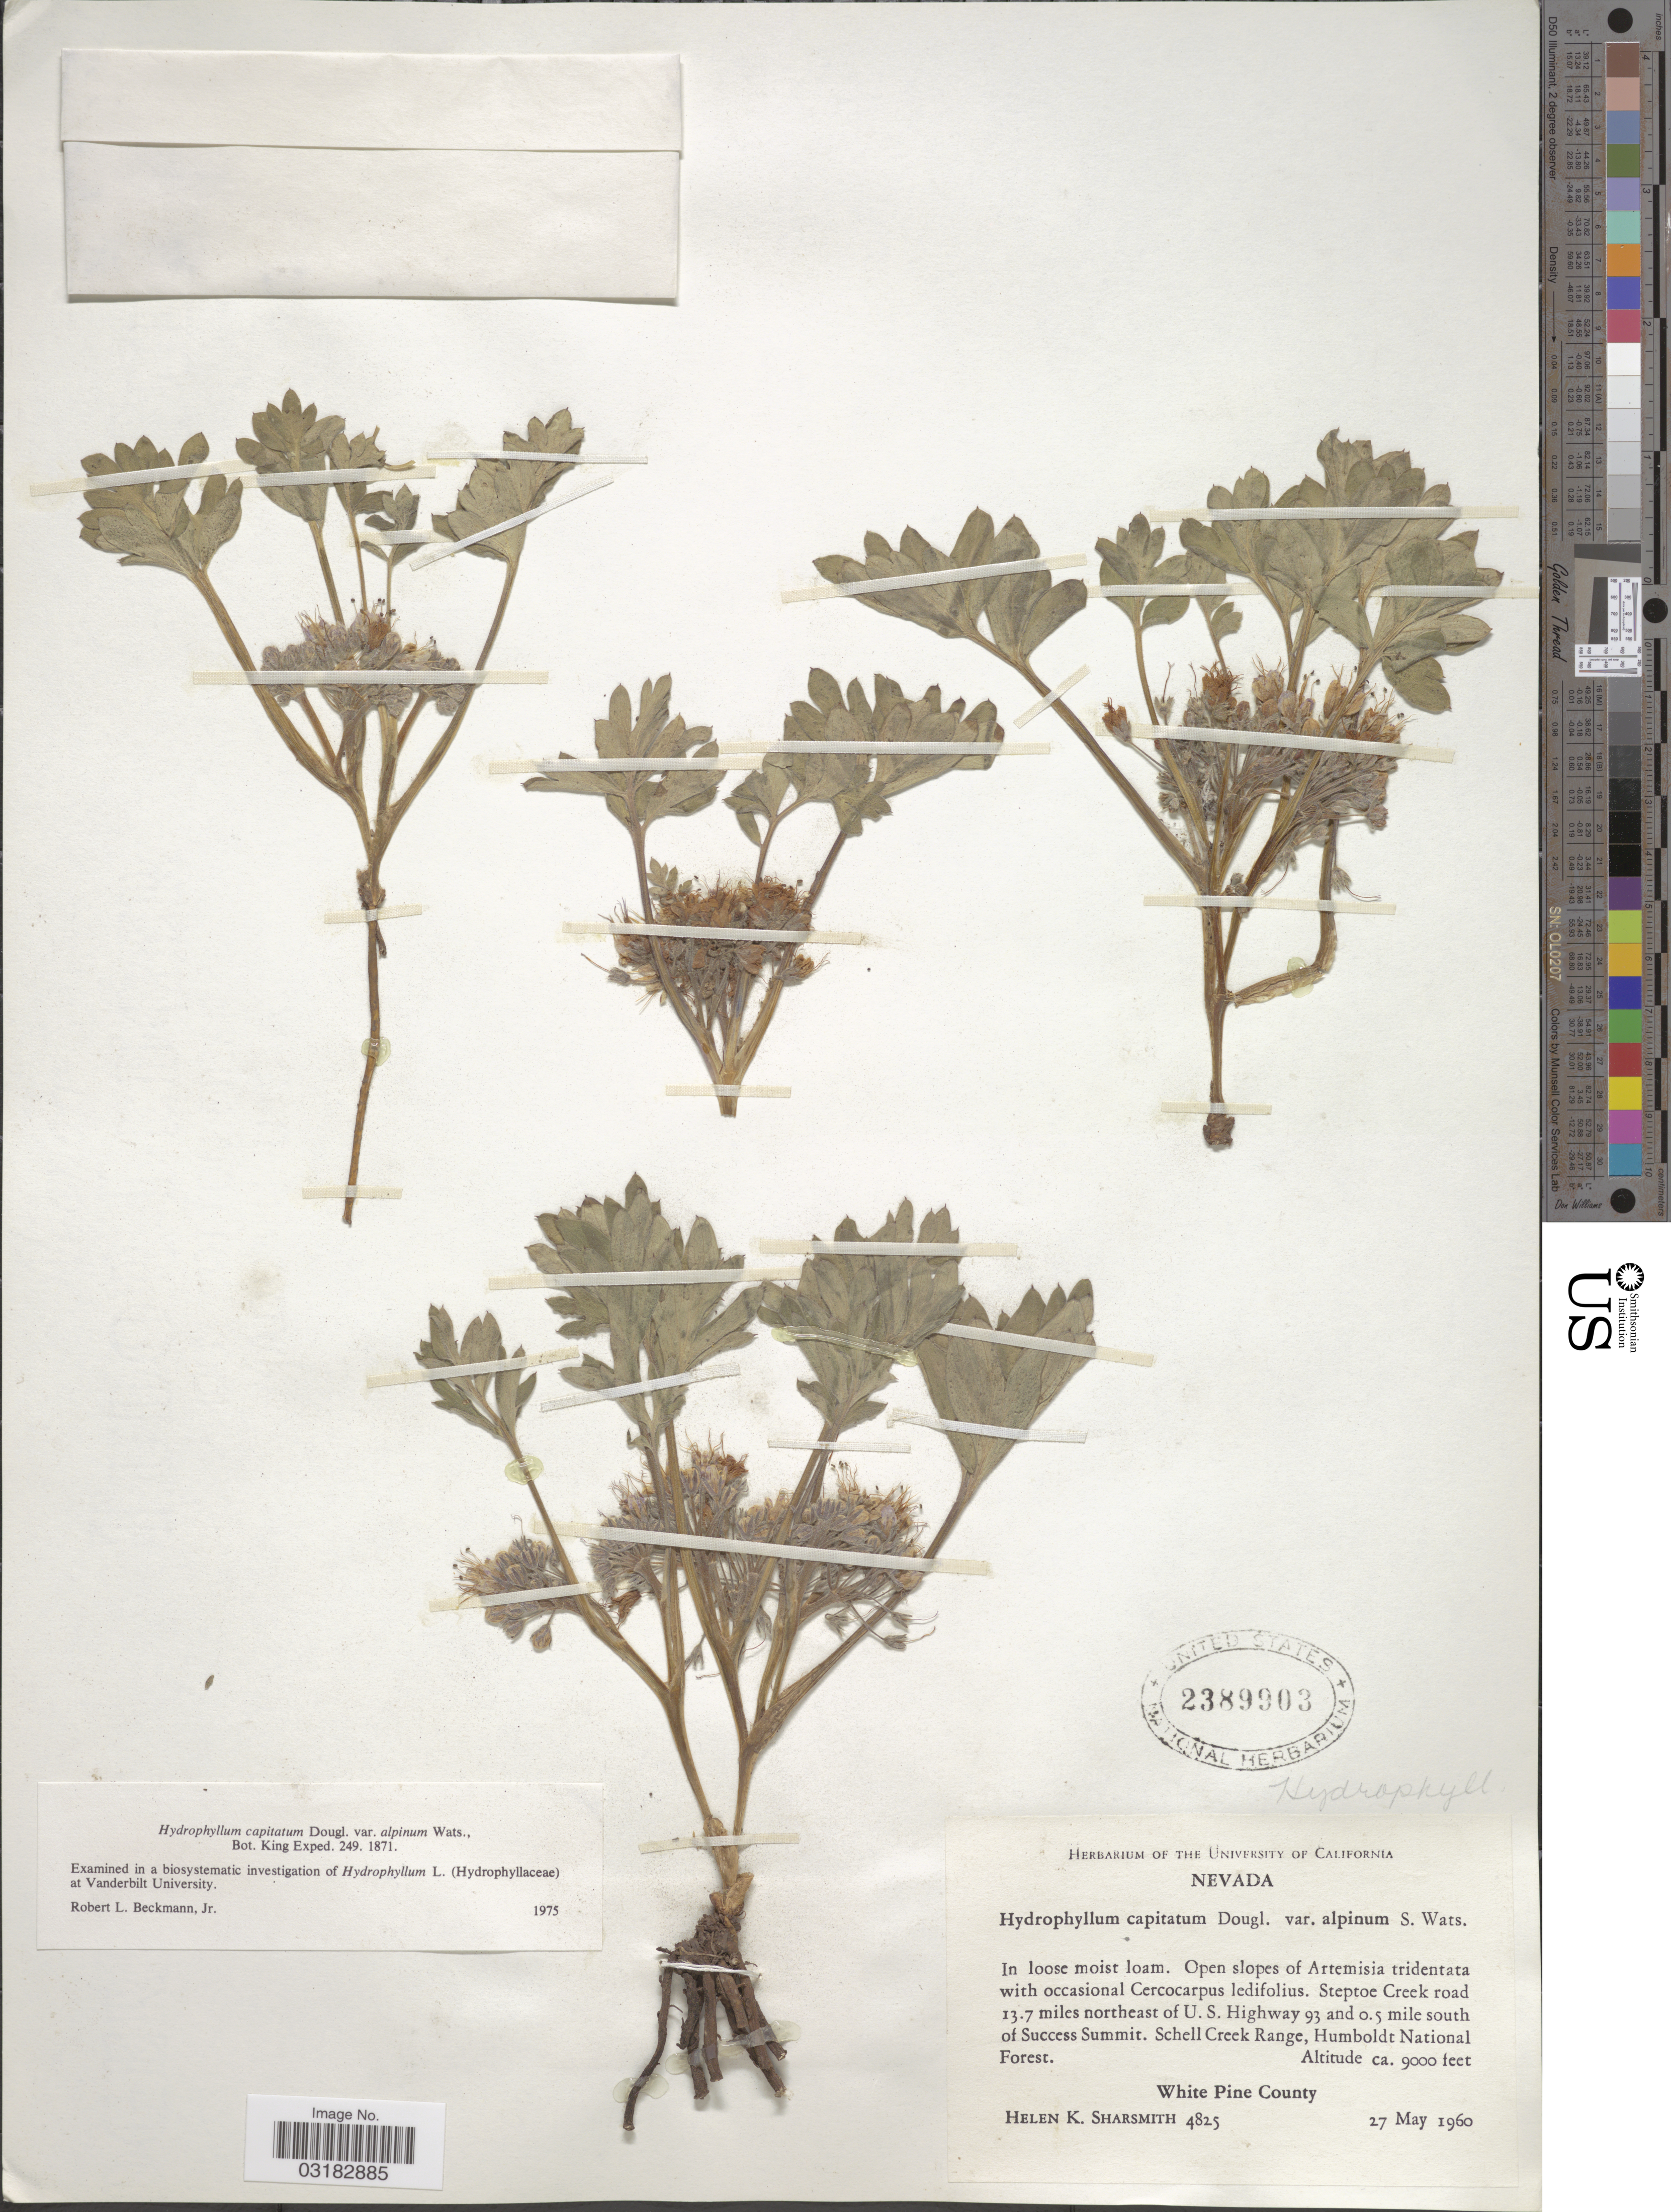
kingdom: Plantae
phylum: Tracheophyta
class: Magnoliopsida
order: Boraginales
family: Hydrophyllaceae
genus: Hydrophyllum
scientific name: Hydrophyllum capitatum var. alpinum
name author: S. Watson in C. King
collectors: H. Sharsmith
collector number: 4825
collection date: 1960-05-27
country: United States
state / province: Nevada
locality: Steptoe Creek road 13.7 miles northeast of U.S. Highway 93 and 0.5 mile south of Success Summit. Schell Creek Range, Humboldt National Forest. White Pine County.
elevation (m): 2743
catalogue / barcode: US 2389903